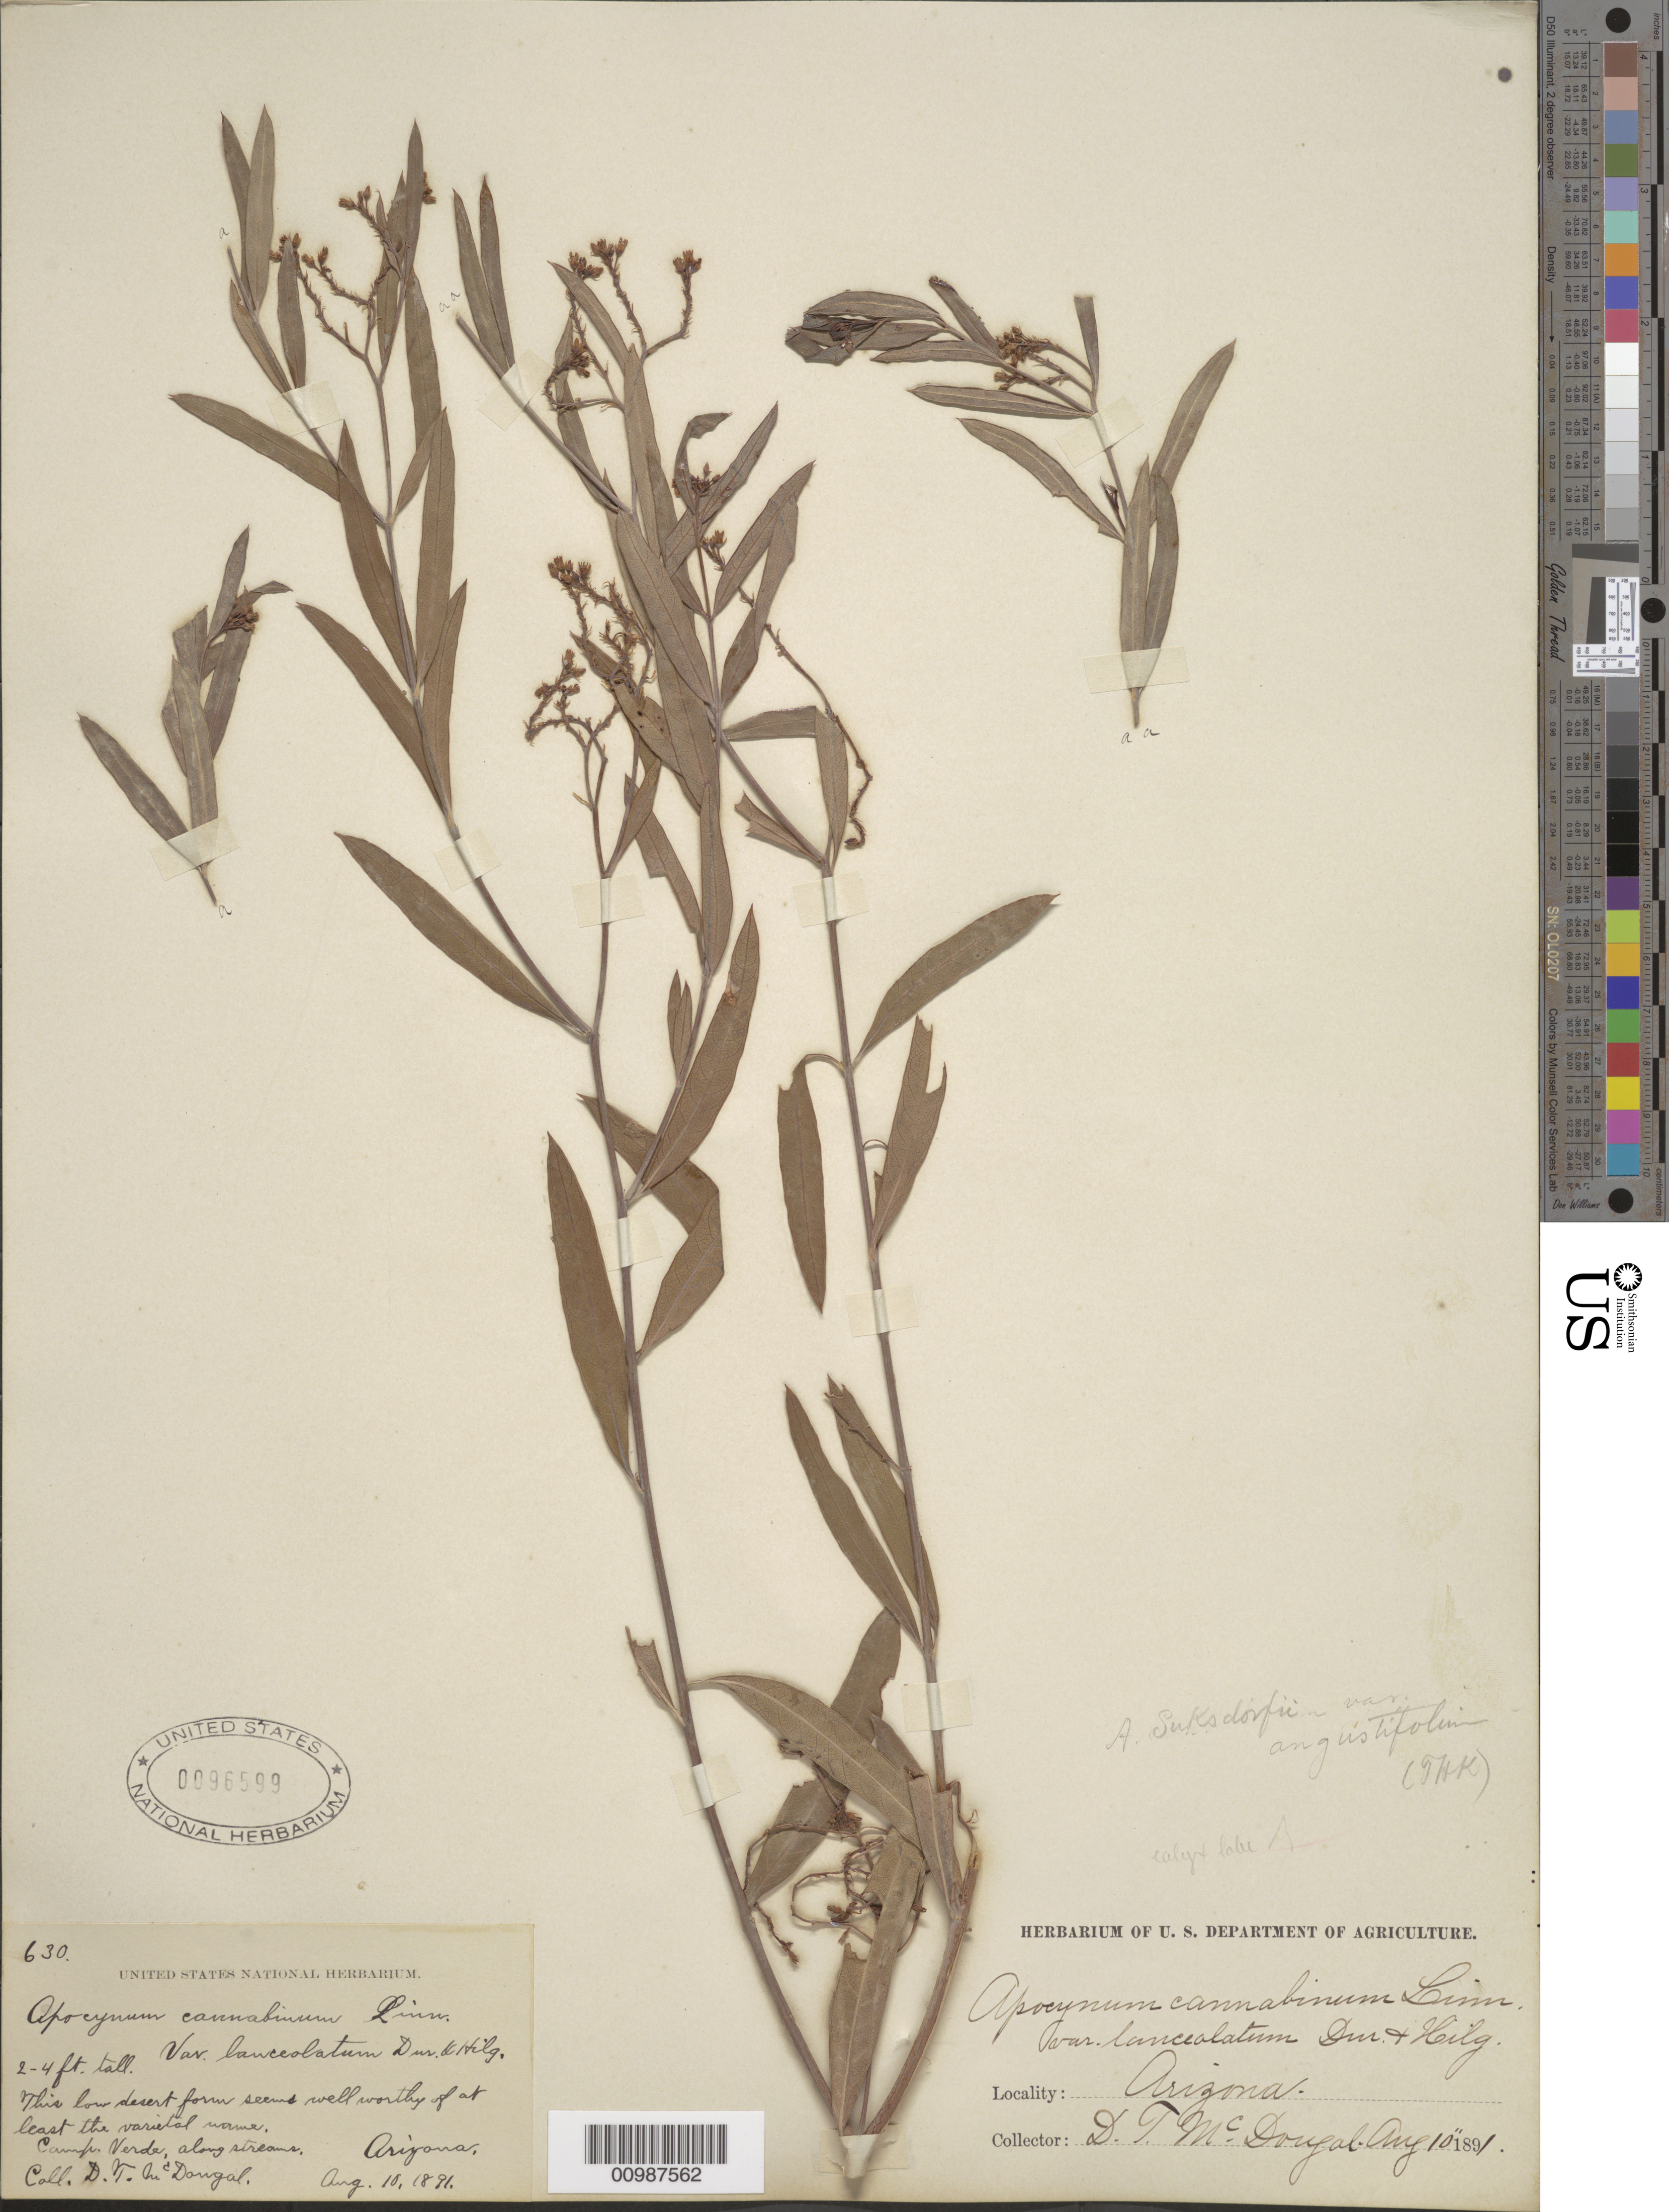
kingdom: Plantae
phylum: Tracheophyta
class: Magnoliopsida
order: Gentianales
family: Apocynaceae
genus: Apocynum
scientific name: Apocynum cannabinum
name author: L.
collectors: D. T. MacDougal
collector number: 630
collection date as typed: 10 Aug 1891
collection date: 1891-08-10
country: United States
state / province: Arizona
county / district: Yavapai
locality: Camp Verde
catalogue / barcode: US 96599